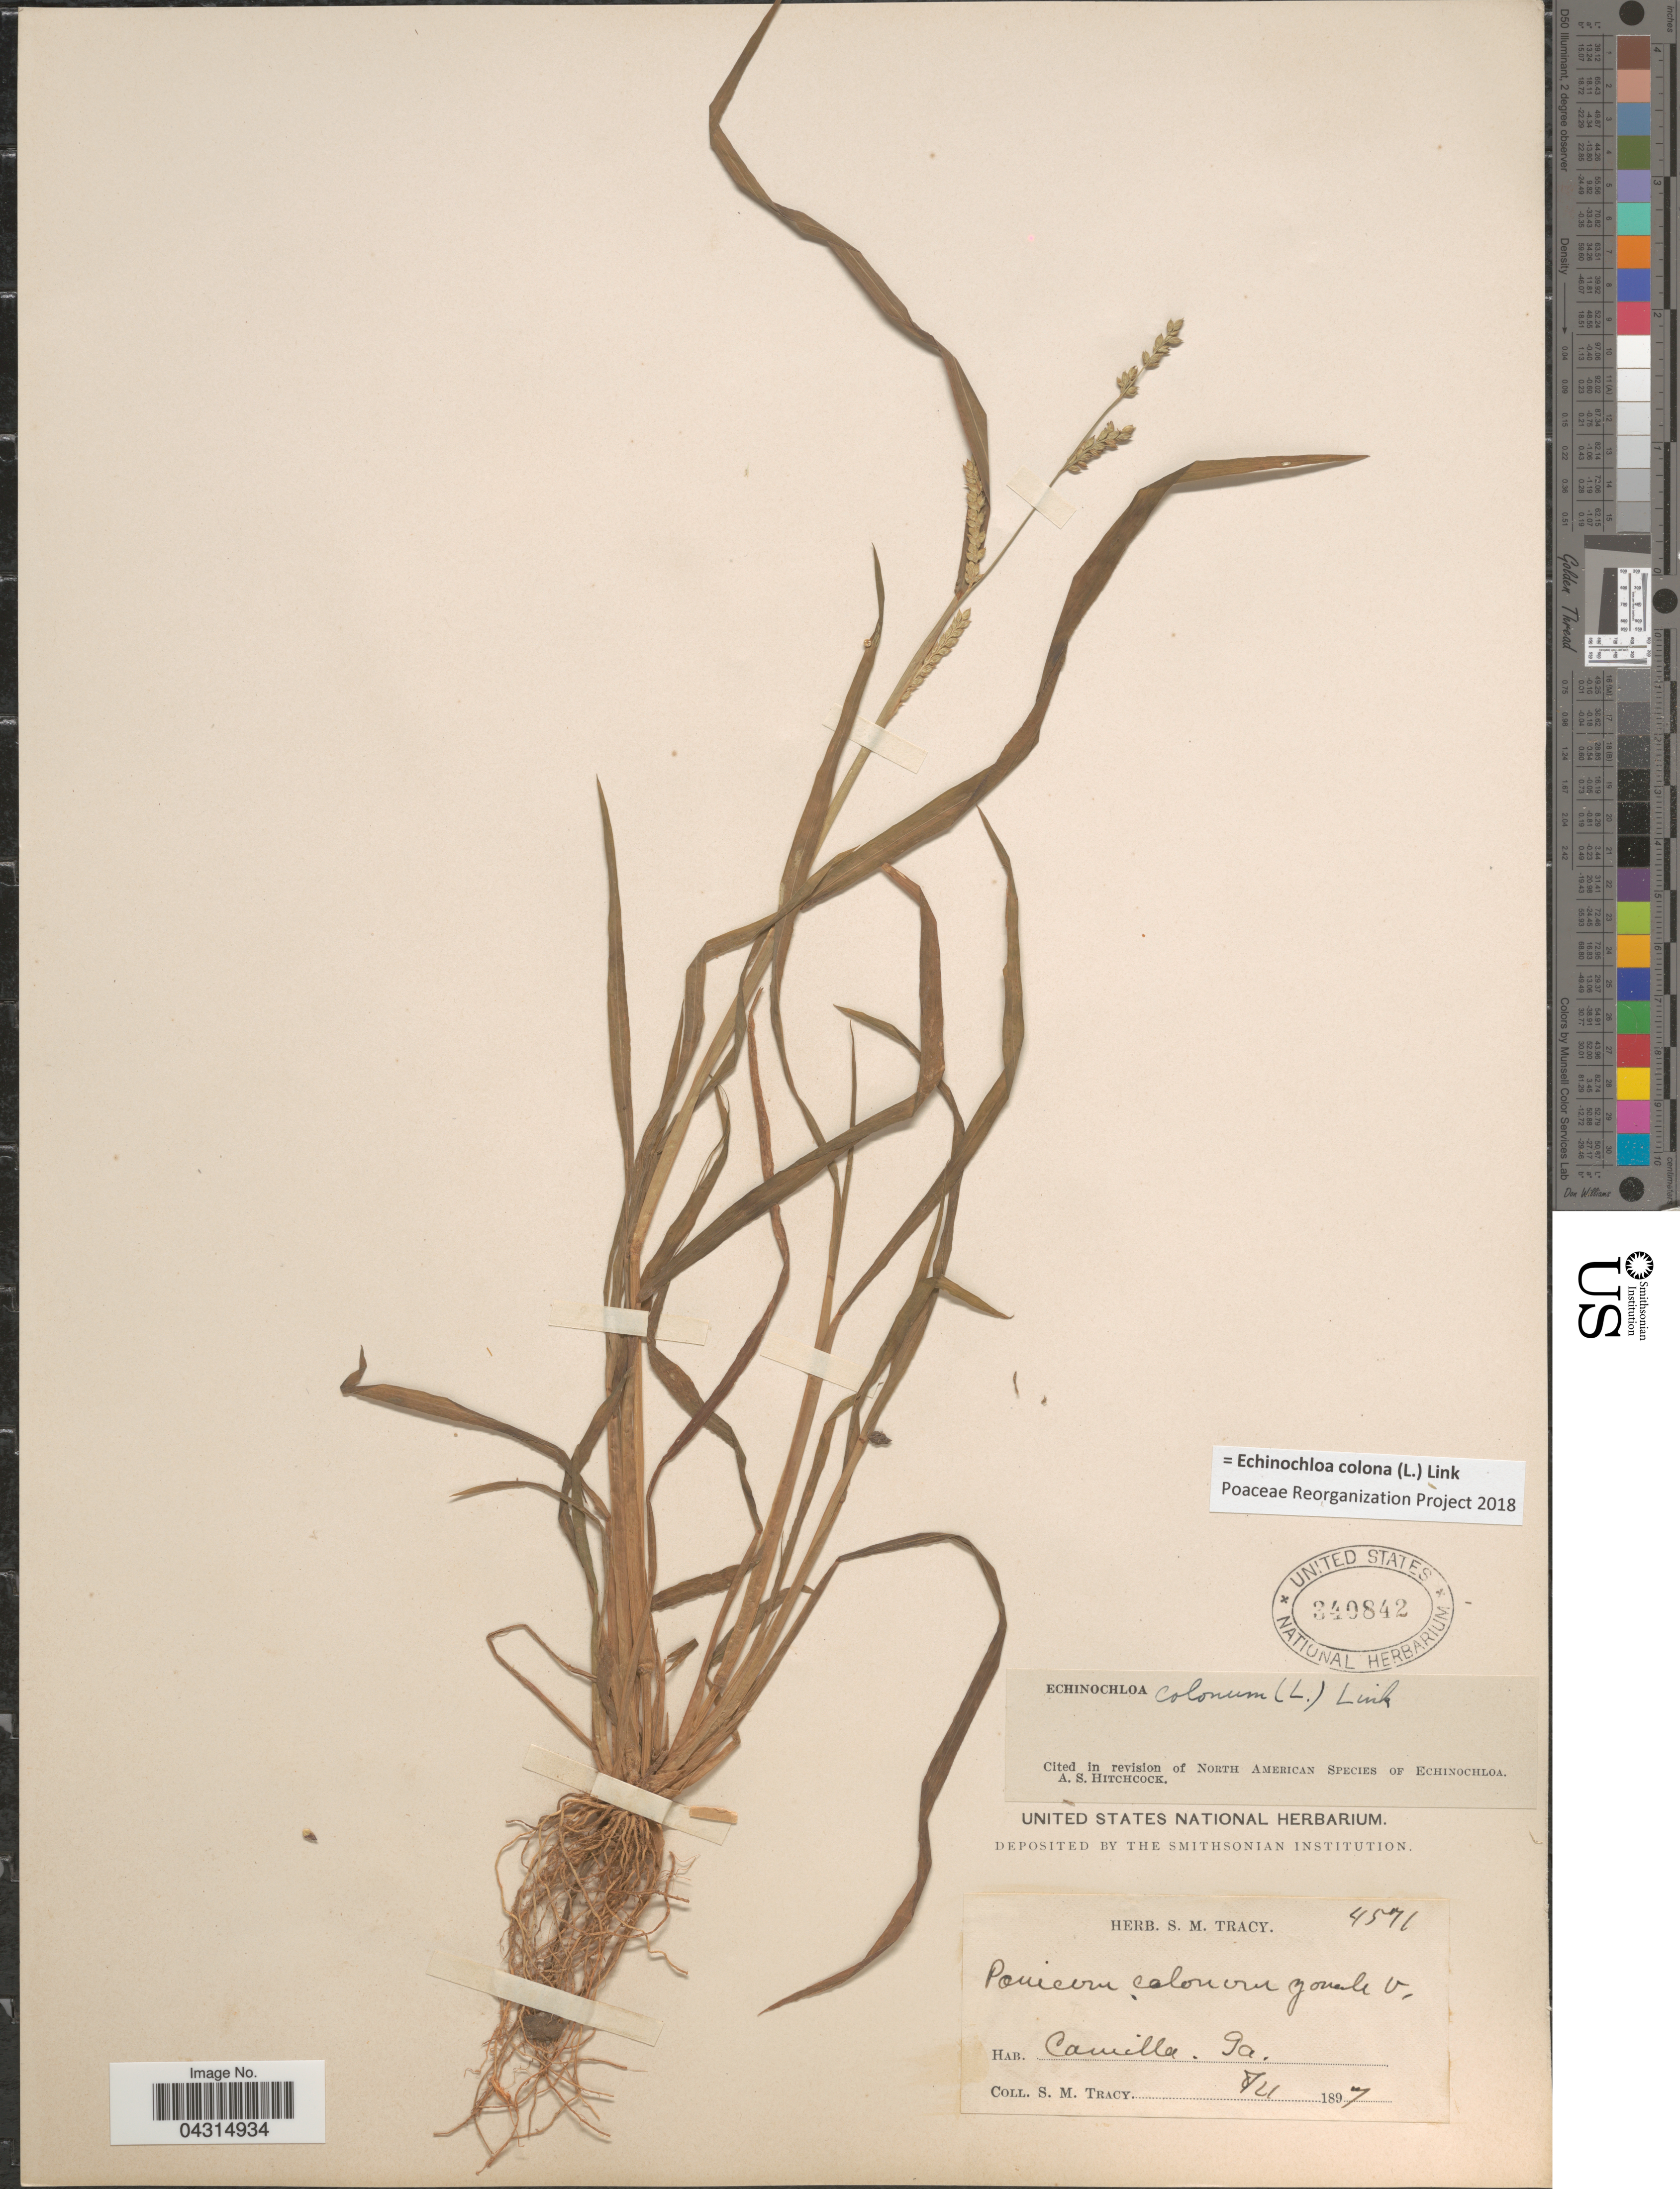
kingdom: Plantae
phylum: Tracheophyta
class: Liliopsida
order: Poales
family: Poaceae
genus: Echinochloa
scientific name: Echinochloa colona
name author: (L.) Link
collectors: S. M. Tracy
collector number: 4571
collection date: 1897-08-21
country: United States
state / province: Georgia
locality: Camilla.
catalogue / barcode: US 340842